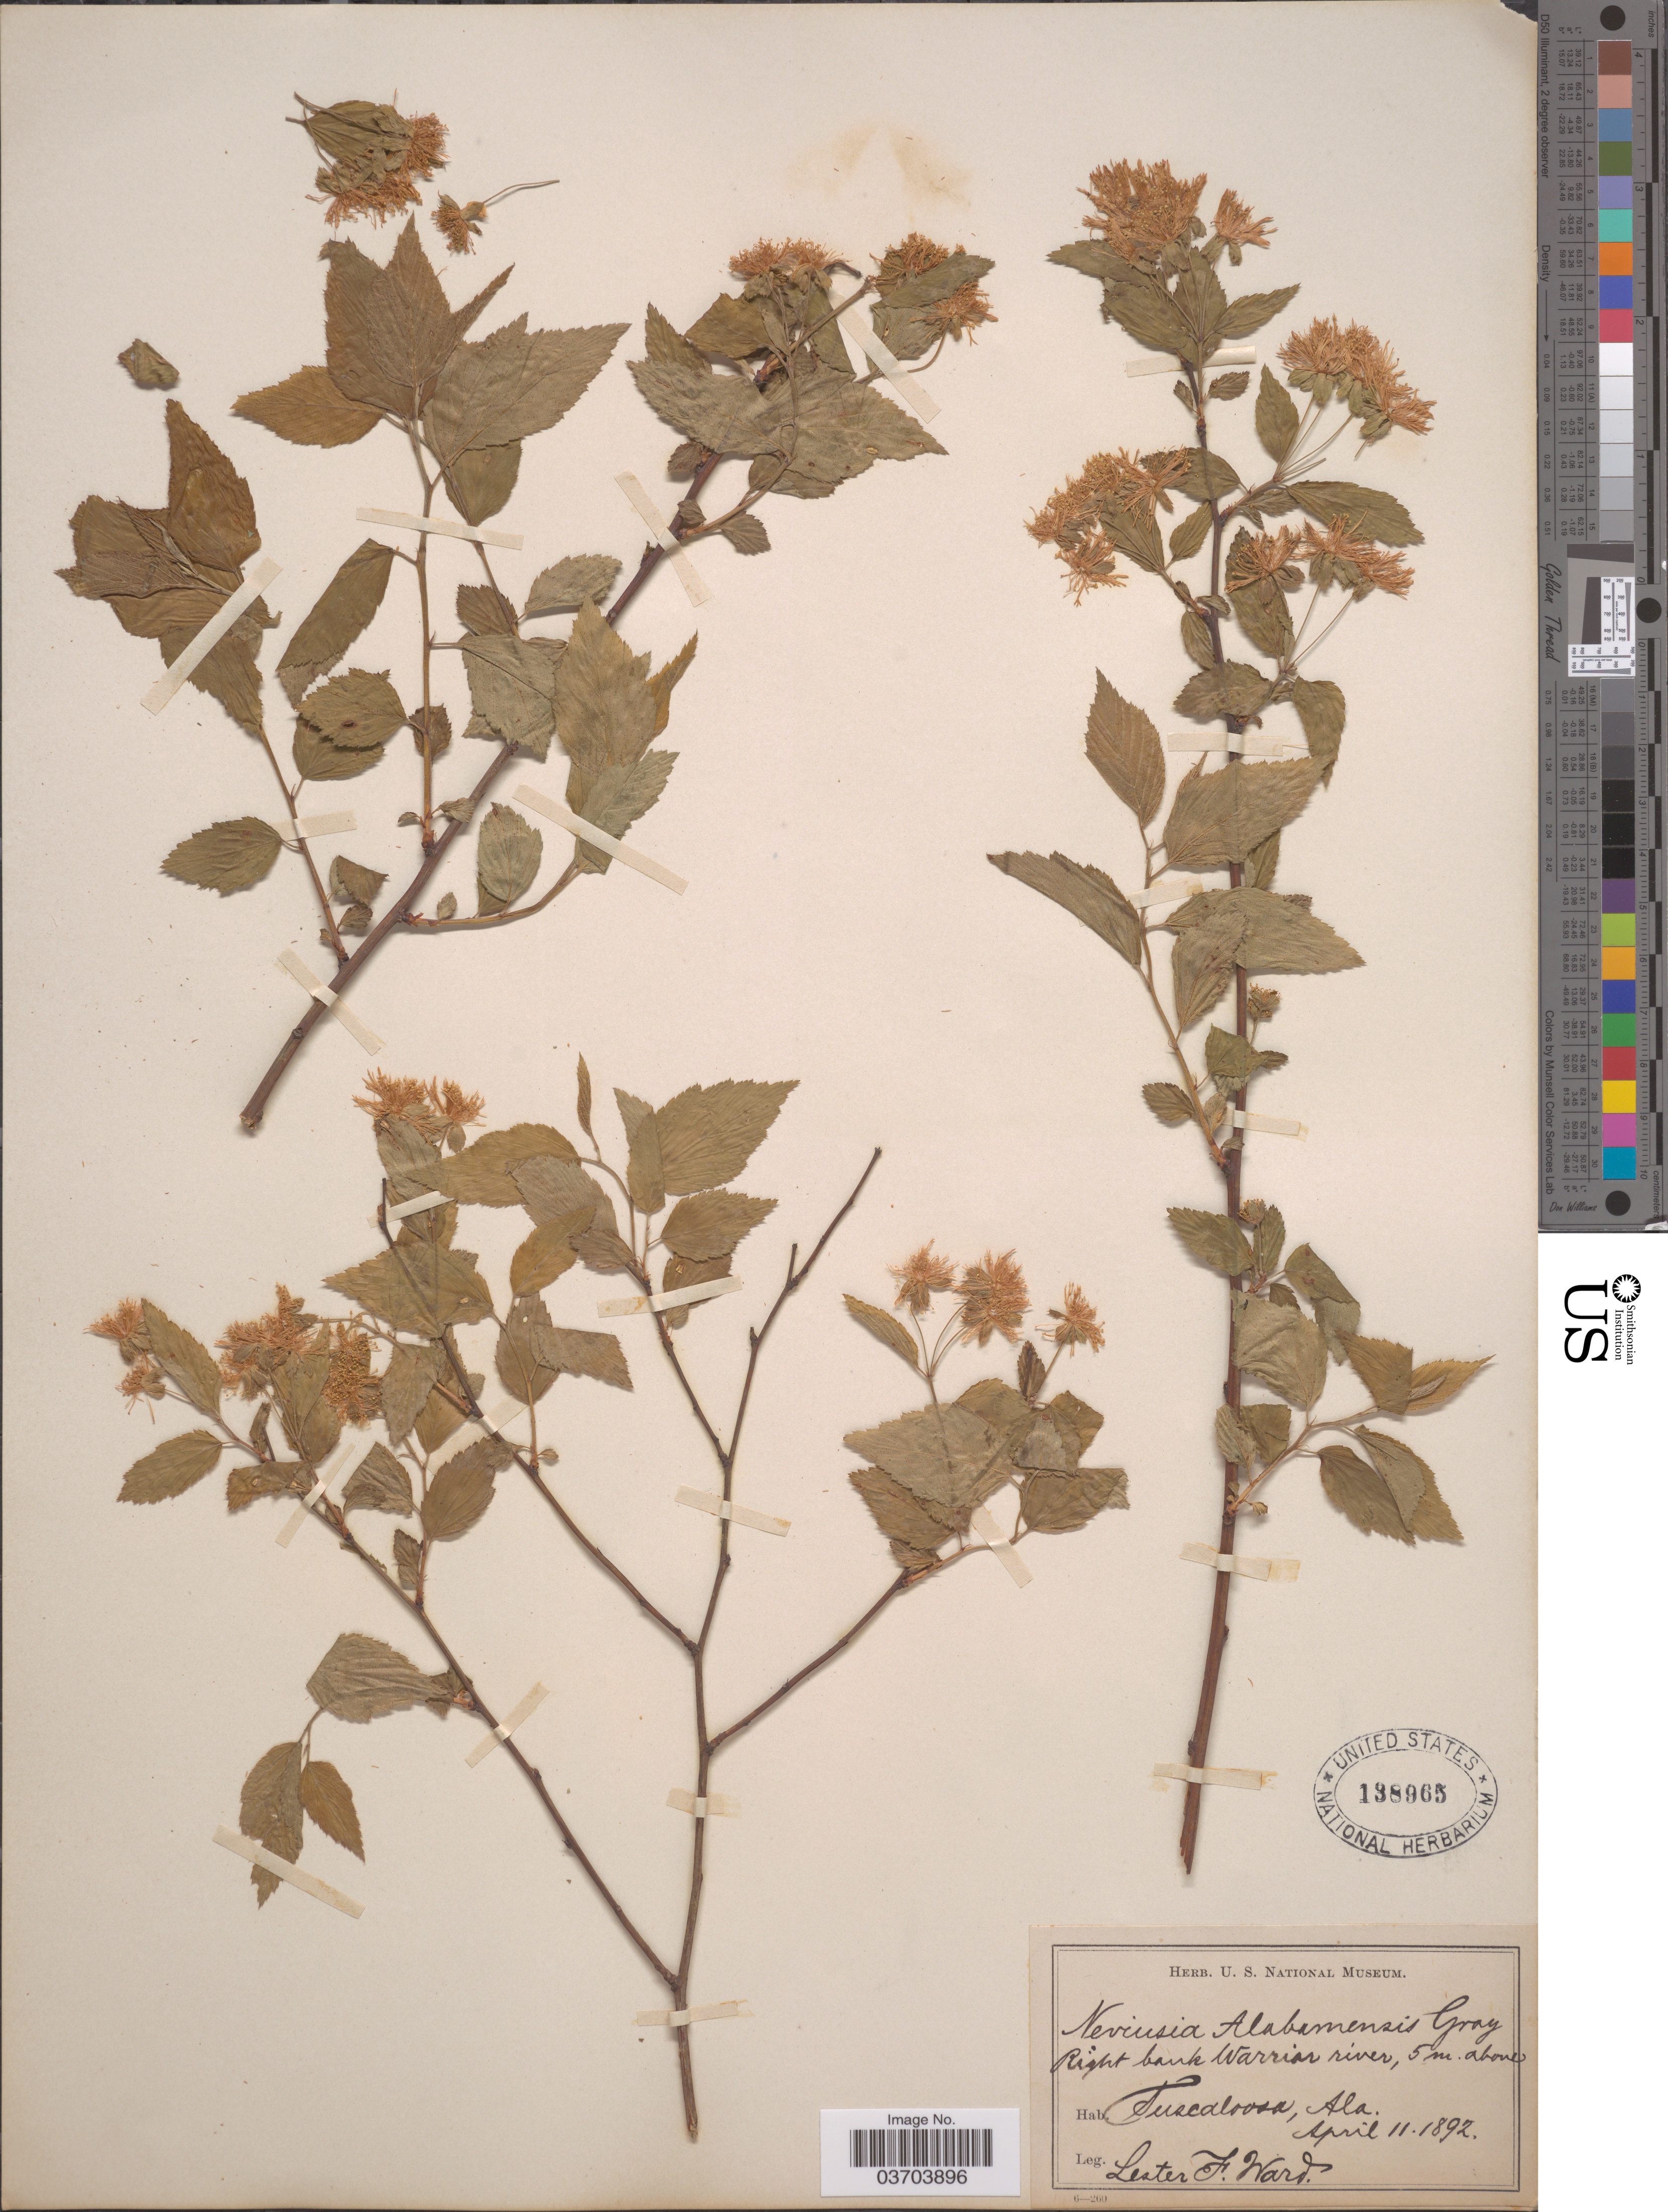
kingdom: Plantae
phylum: Tracheophyta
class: Magnoliopsida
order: Rosales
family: Rosaceae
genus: Neviusia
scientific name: Neviusia alabamensis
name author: A. Gray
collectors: L. F. Ward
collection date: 1892-04-11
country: United States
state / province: Alabama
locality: Right bank Warrior river, 5 m. above Tuscaloosa.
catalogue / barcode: US 138965